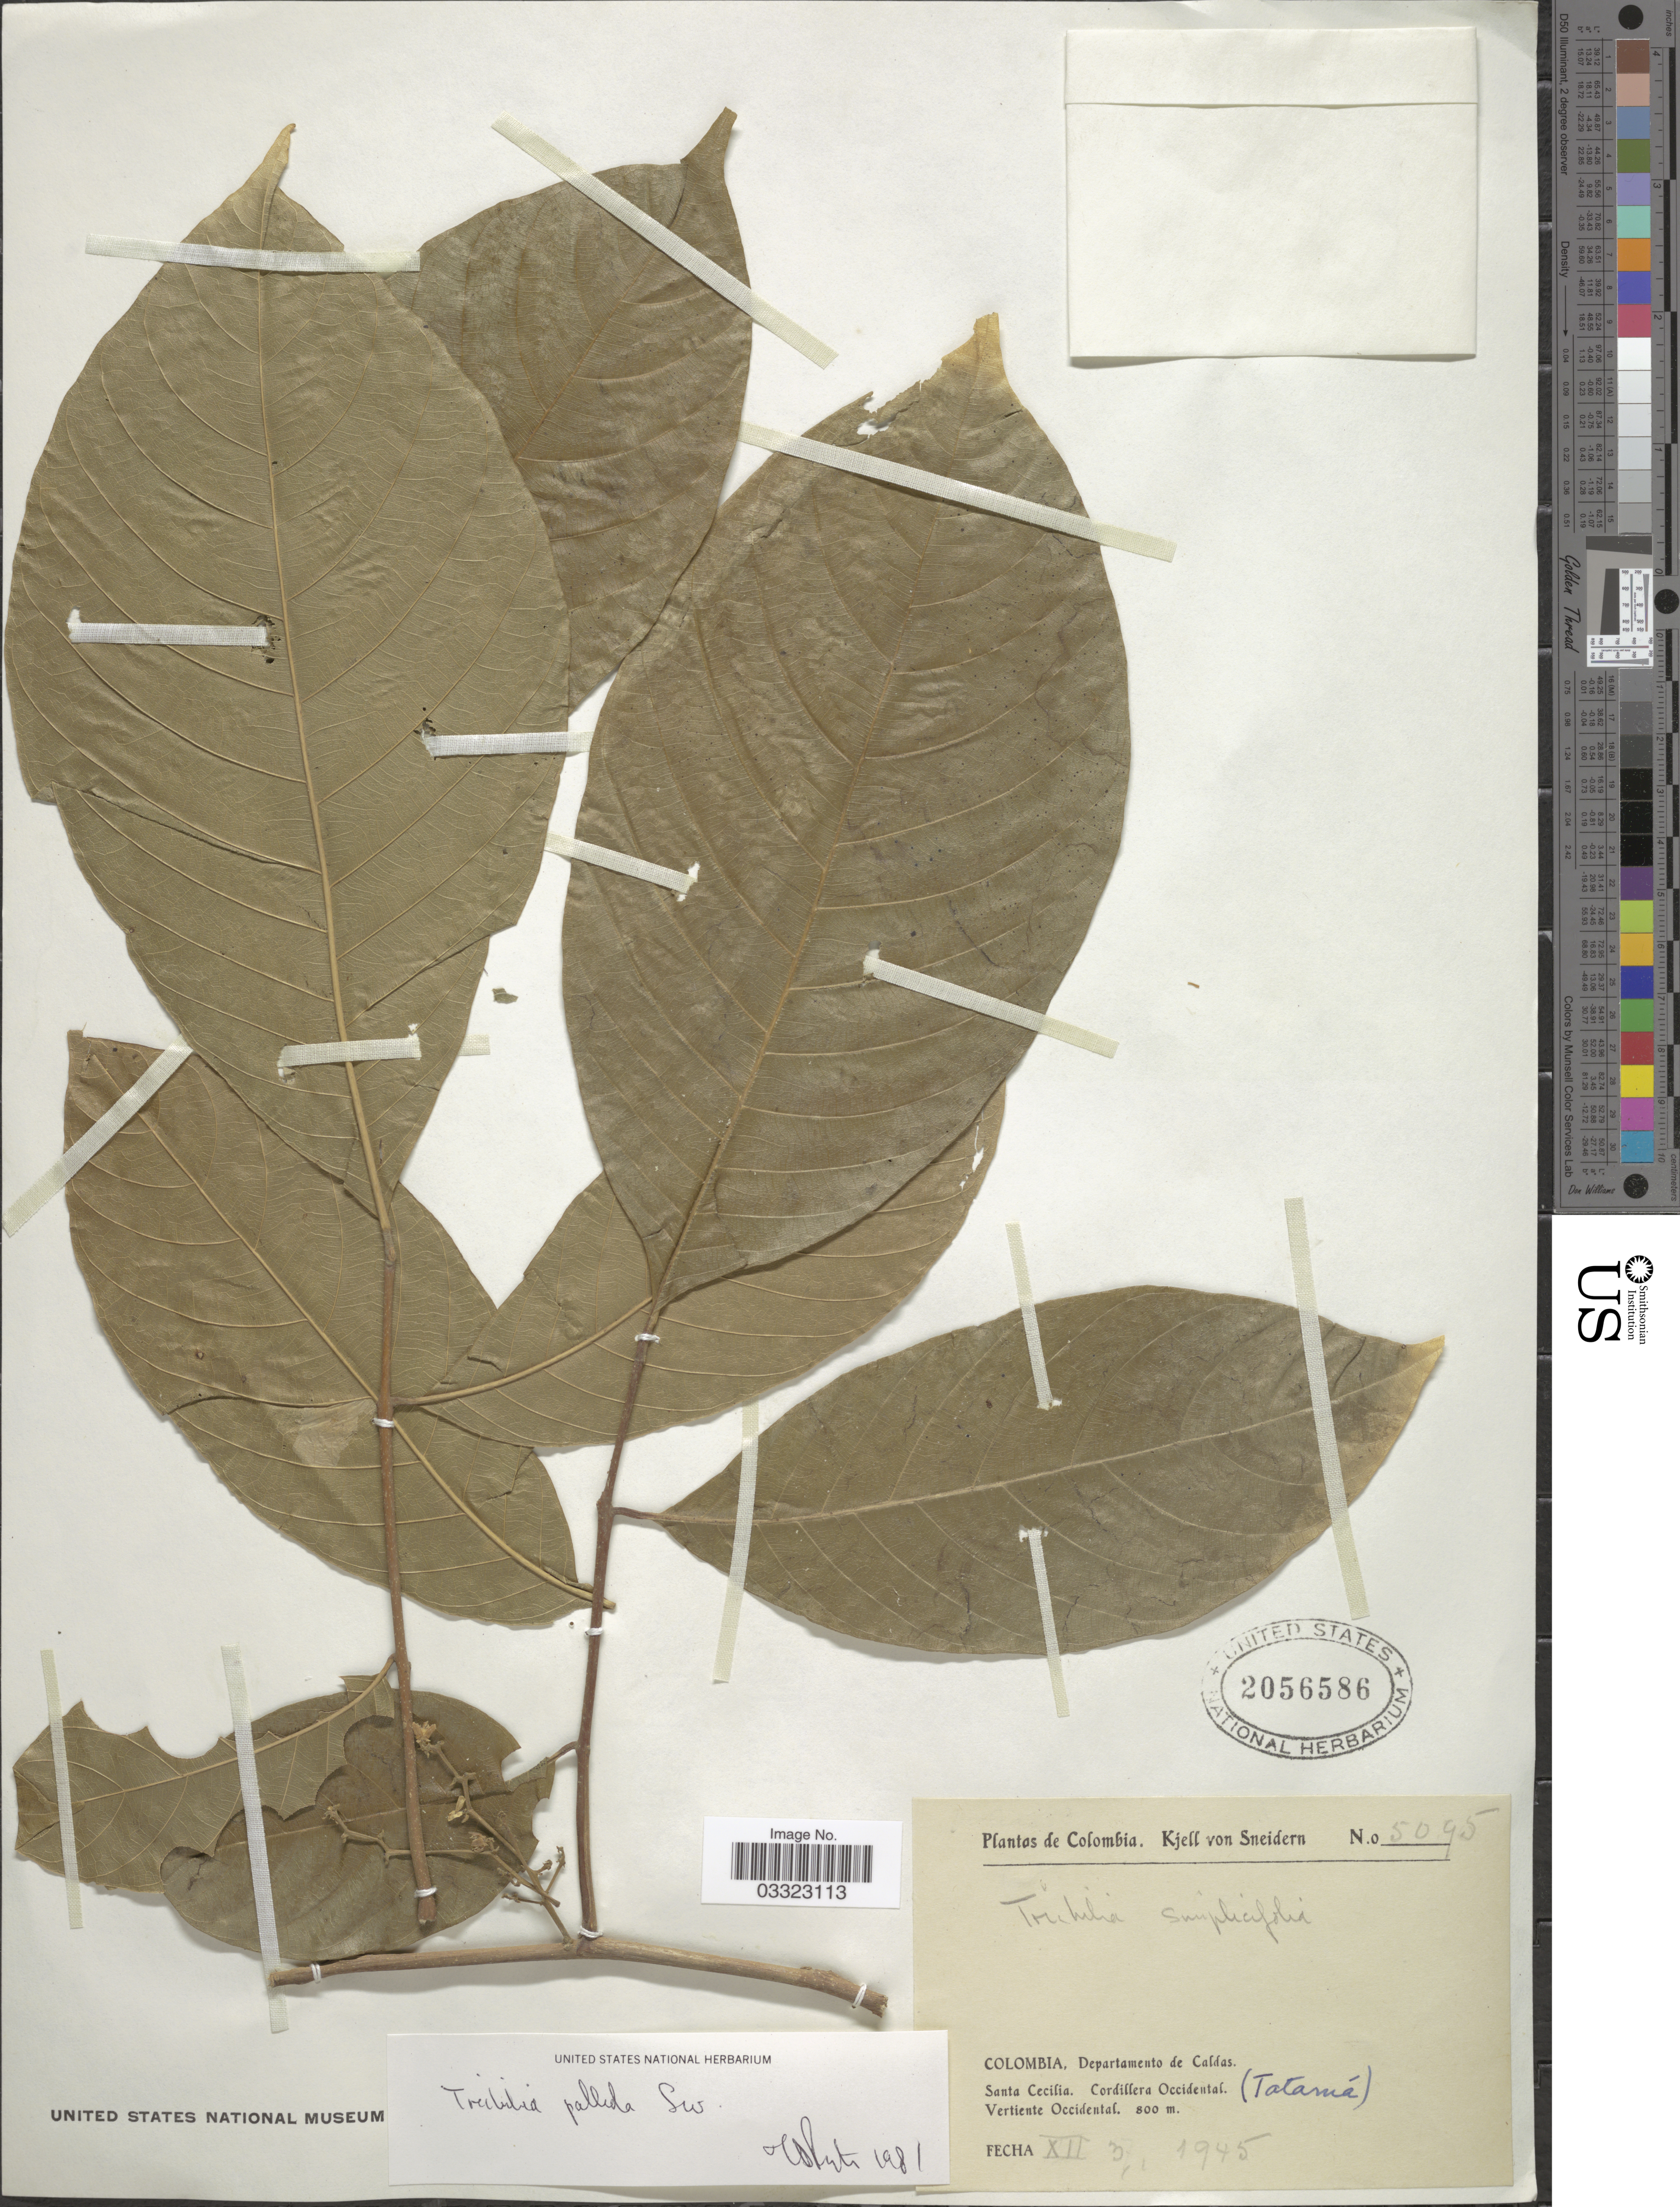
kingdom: Plantae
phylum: Tracheophyta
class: Magnoliopsida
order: Sapindales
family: Meliaceae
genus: Trichilia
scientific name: Trichilia pallida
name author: Sw.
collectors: K. von Sneidern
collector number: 5095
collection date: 1945-12-03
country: Colombia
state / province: Caldas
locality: Departamento de Caldas. Santa Cecilia. Cordillera Occidental. (Tatamá). Vertiente Occidental.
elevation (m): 800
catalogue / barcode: US 2056586